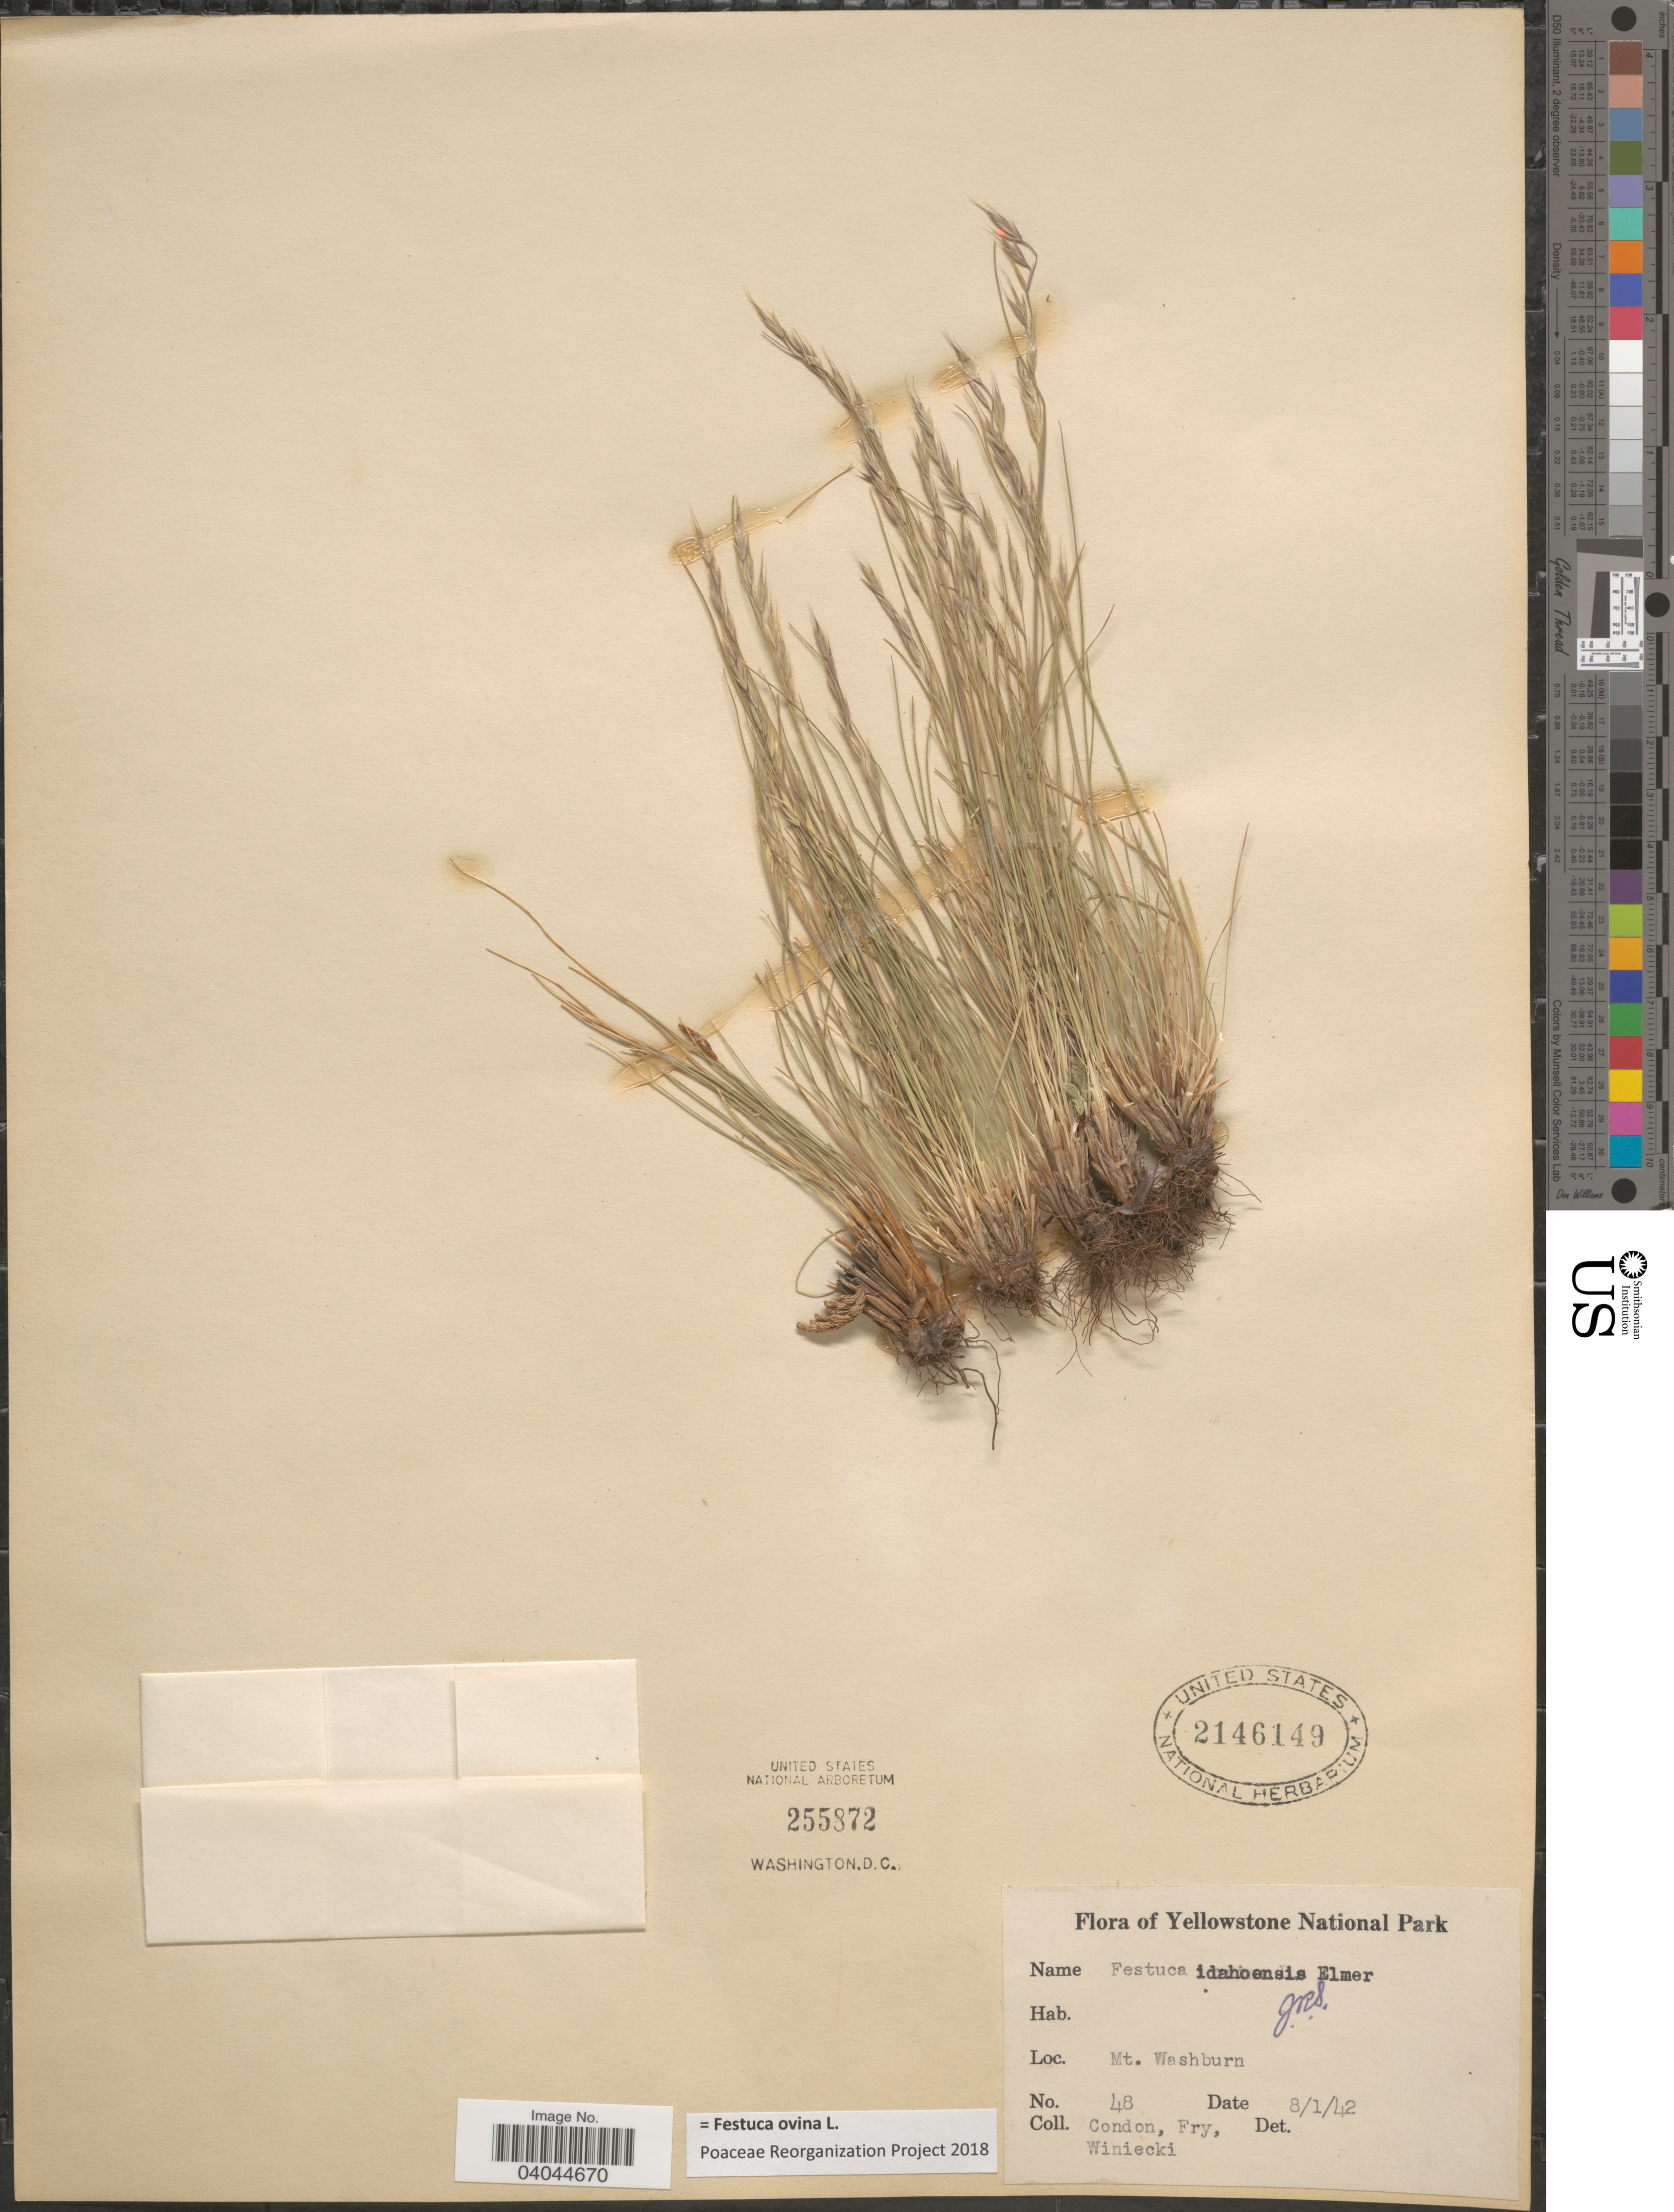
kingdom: Plantae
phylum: Tracheophyta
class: Liliopsida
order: Poales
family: Poaceae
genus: Festuca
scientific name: Festuca ovina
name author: L.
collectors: Condon, -. Fry & Winiecki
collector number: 48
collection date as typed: Transcribed d/m/y: 1/8/42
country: United States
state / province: Wyoming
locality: Yellowstone National Park. Mt. Washburn.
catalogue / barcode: US 2146149